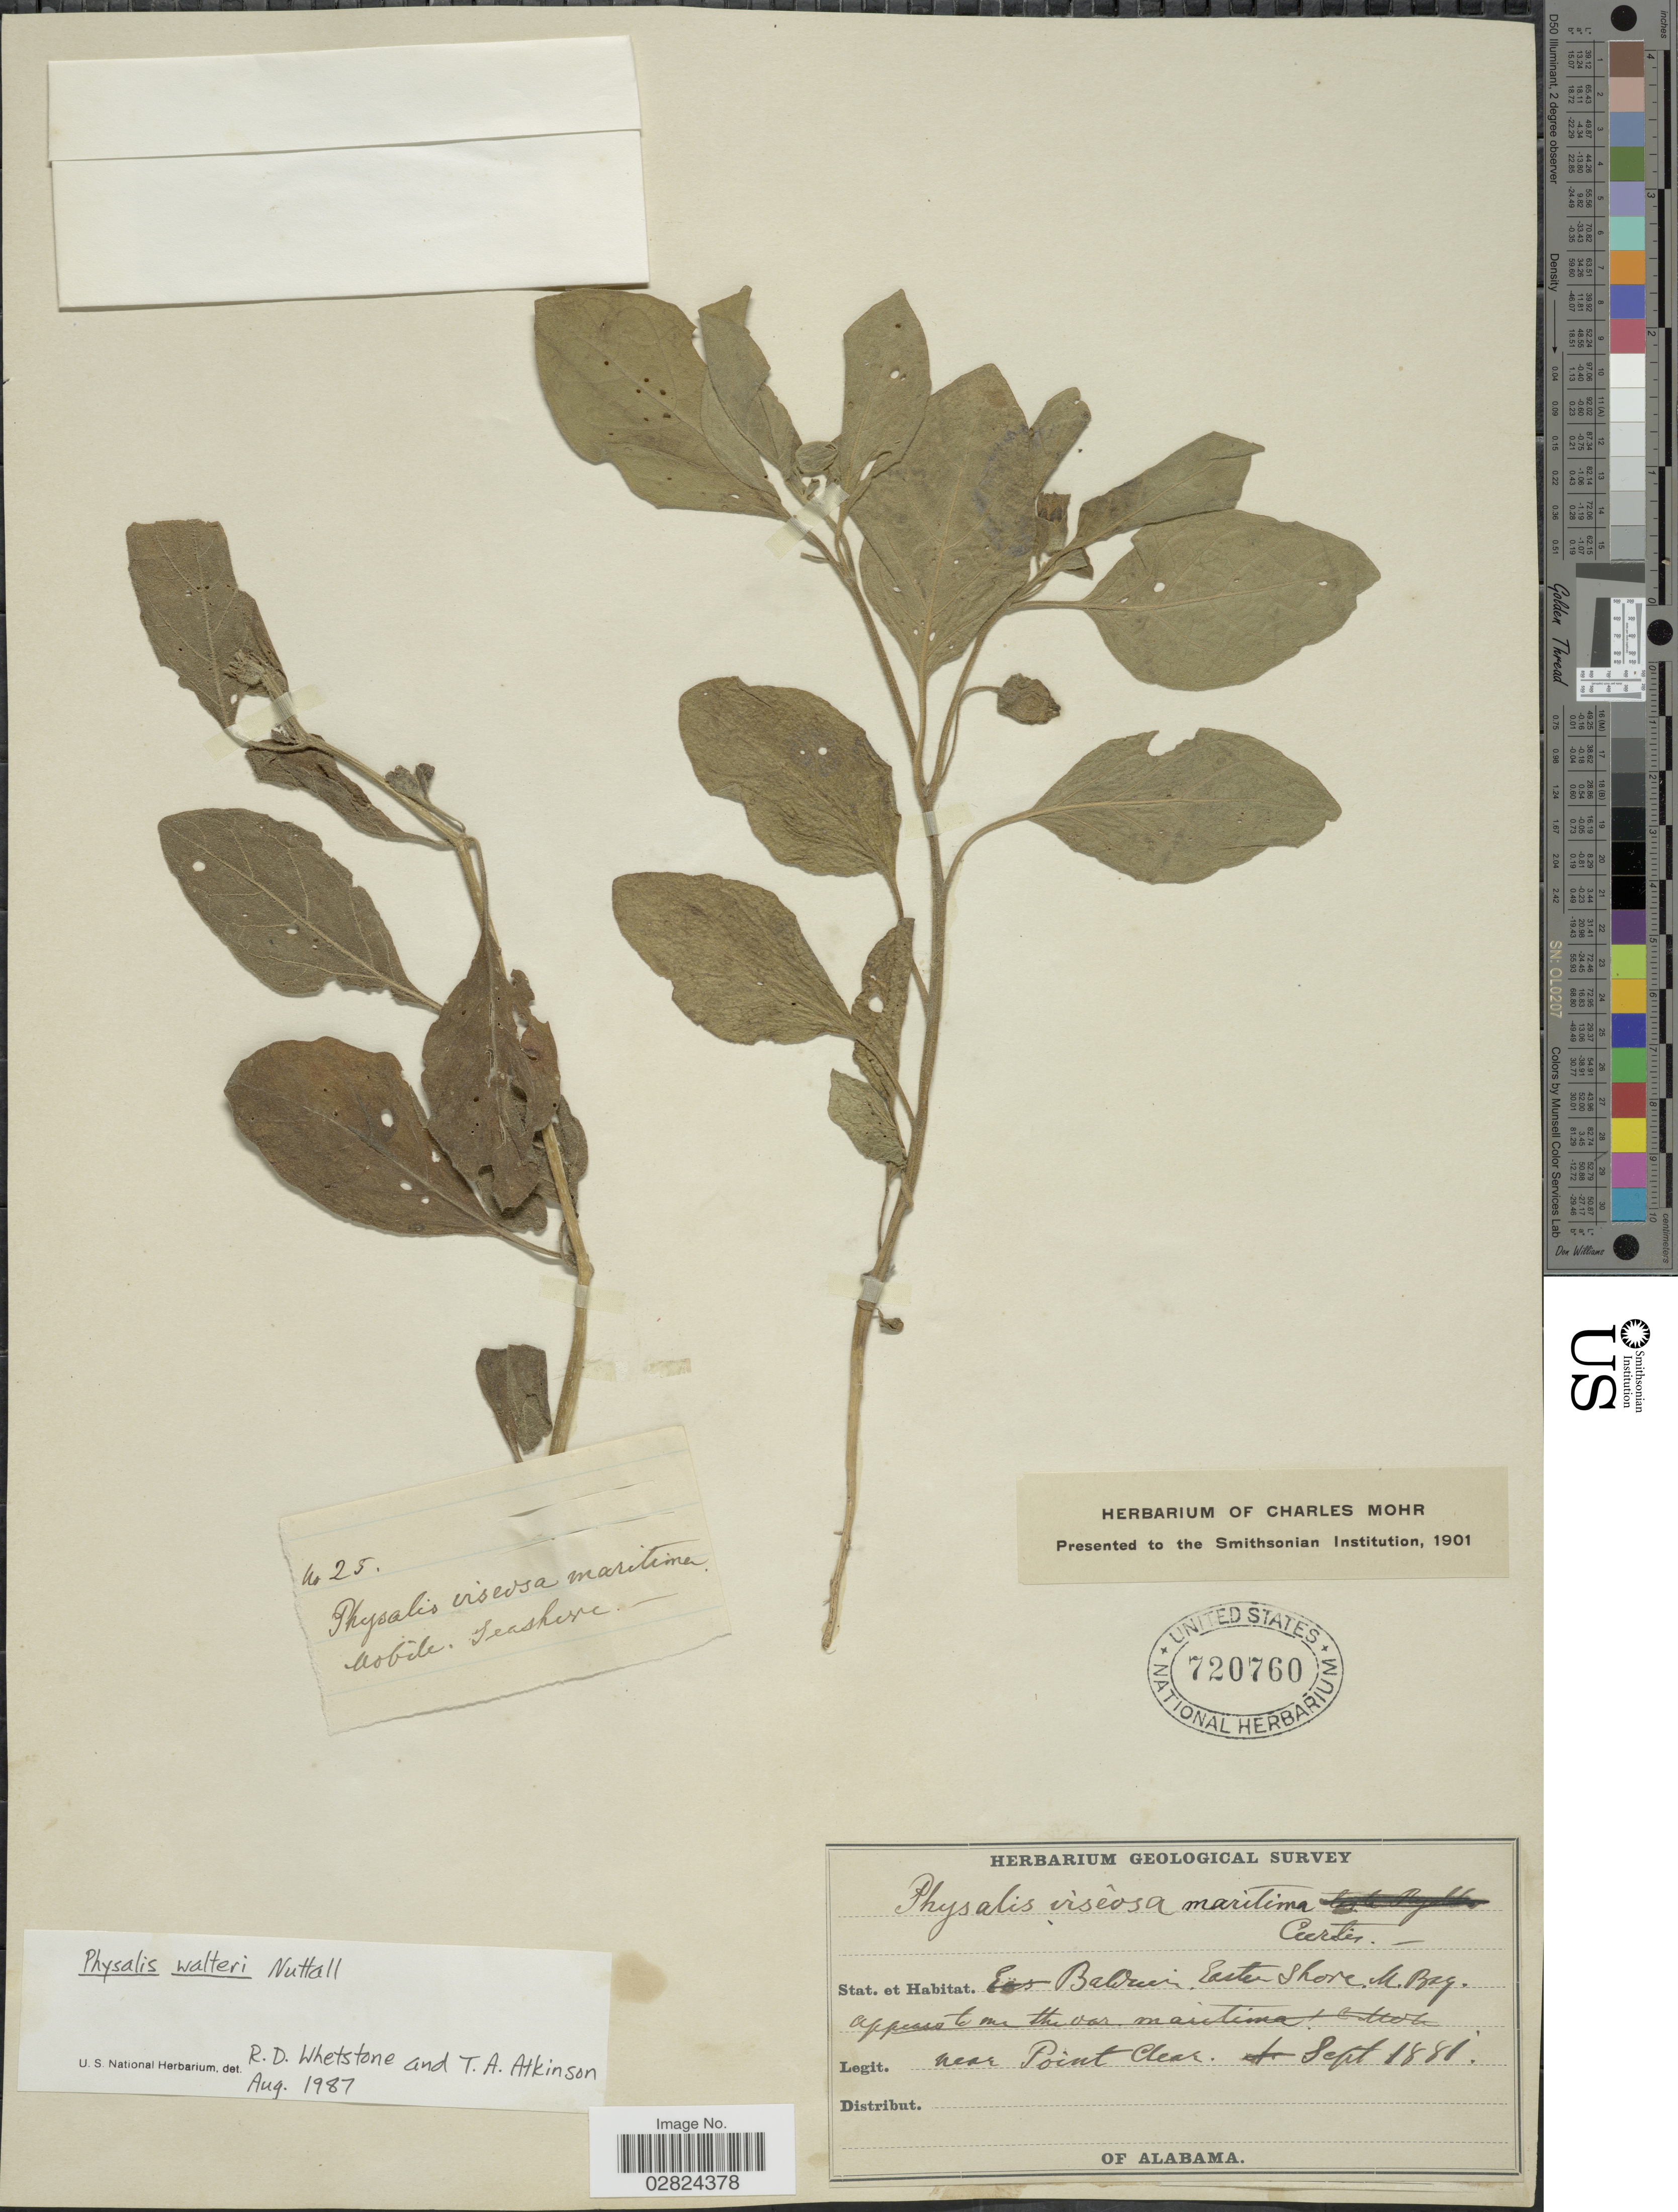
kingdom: Plantae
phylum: Tracheophyta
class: Magnoliopsida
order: Solanales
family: Solanaceae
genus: Physalis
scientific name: Physalis walteri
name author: Nutt.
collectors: Herb. Geological Survey of Ala.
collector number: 25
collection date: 1881-09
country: United States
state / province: Alabama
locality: Baldwin, Eastern Shore N. Bay. near Point Clear, Mobile seashore.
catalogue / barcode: US 720760